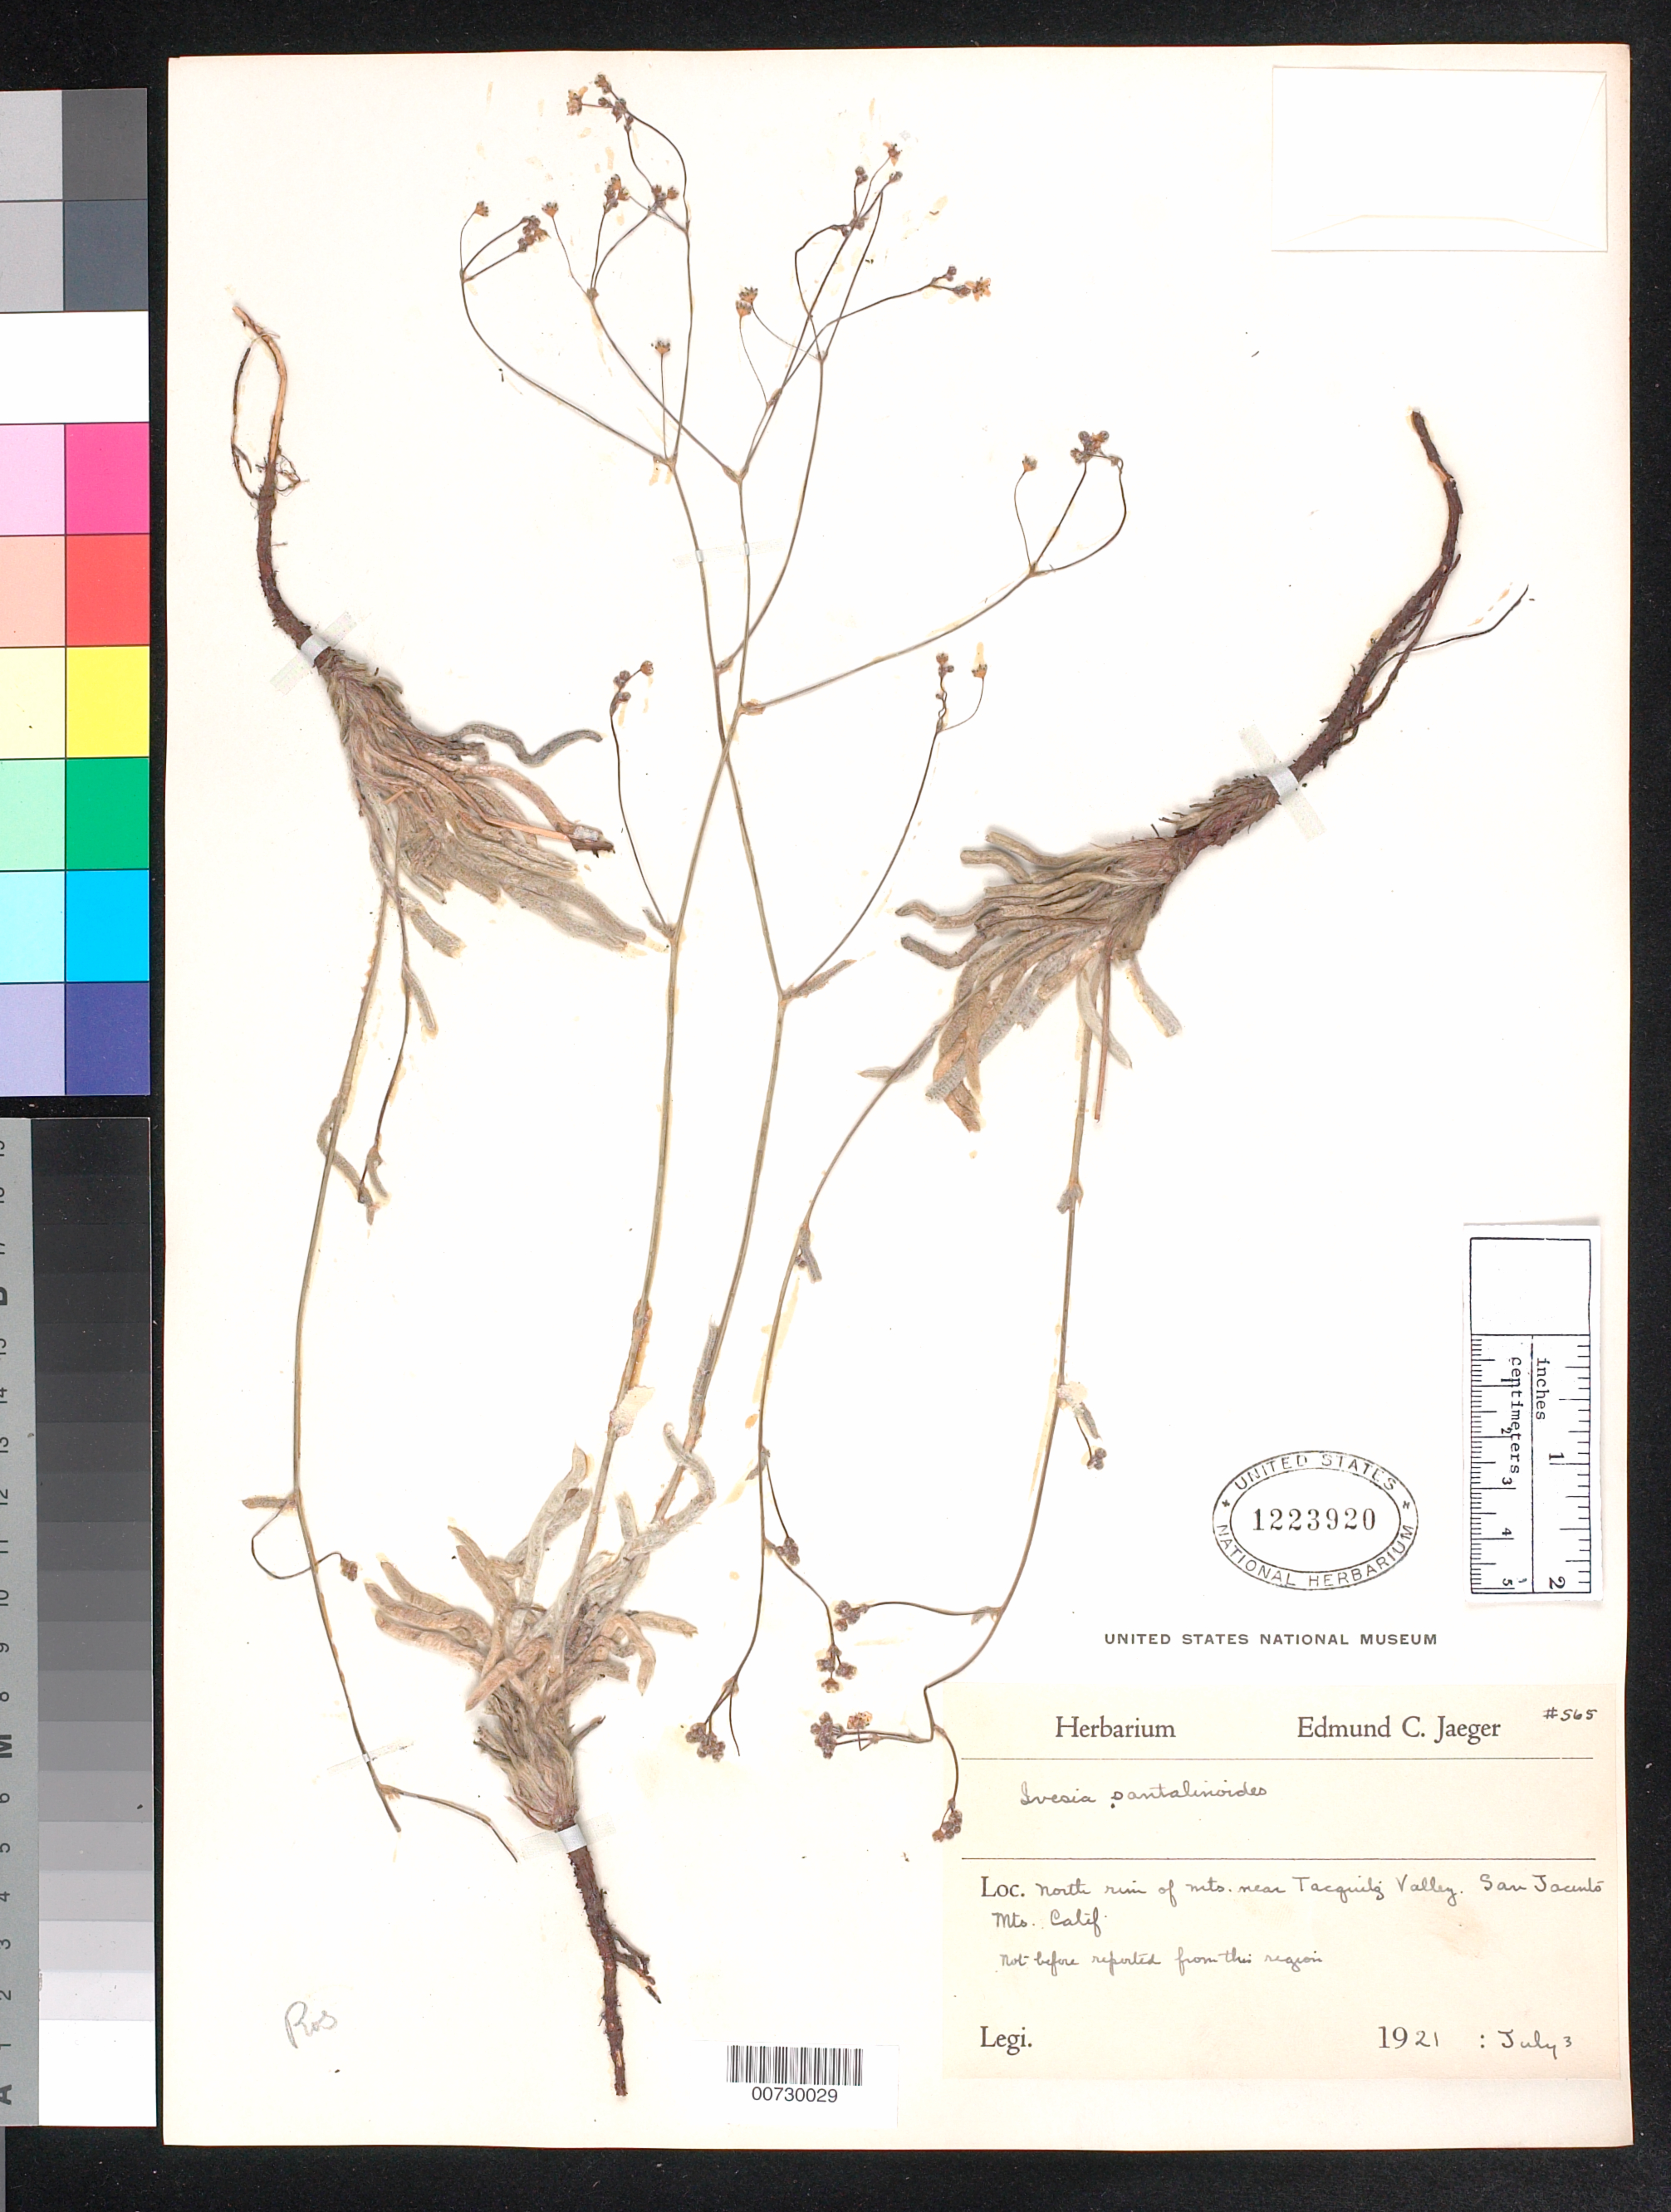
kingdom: Plantae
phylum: Tracheophyta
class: Magnoliopsida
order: Rosales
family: Rosaceae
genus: Potentilla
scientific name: Potentilla santalinoides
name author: (A. Gray) Greene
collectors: E. Jaeger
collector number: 565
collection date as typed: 3 Jul 1921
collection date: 1921-07-03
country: United States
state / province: California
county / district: Riverside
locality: North ruin of Mts. near Tahquitz Valley. San Jacinto Mts.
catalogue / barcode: US 1223920